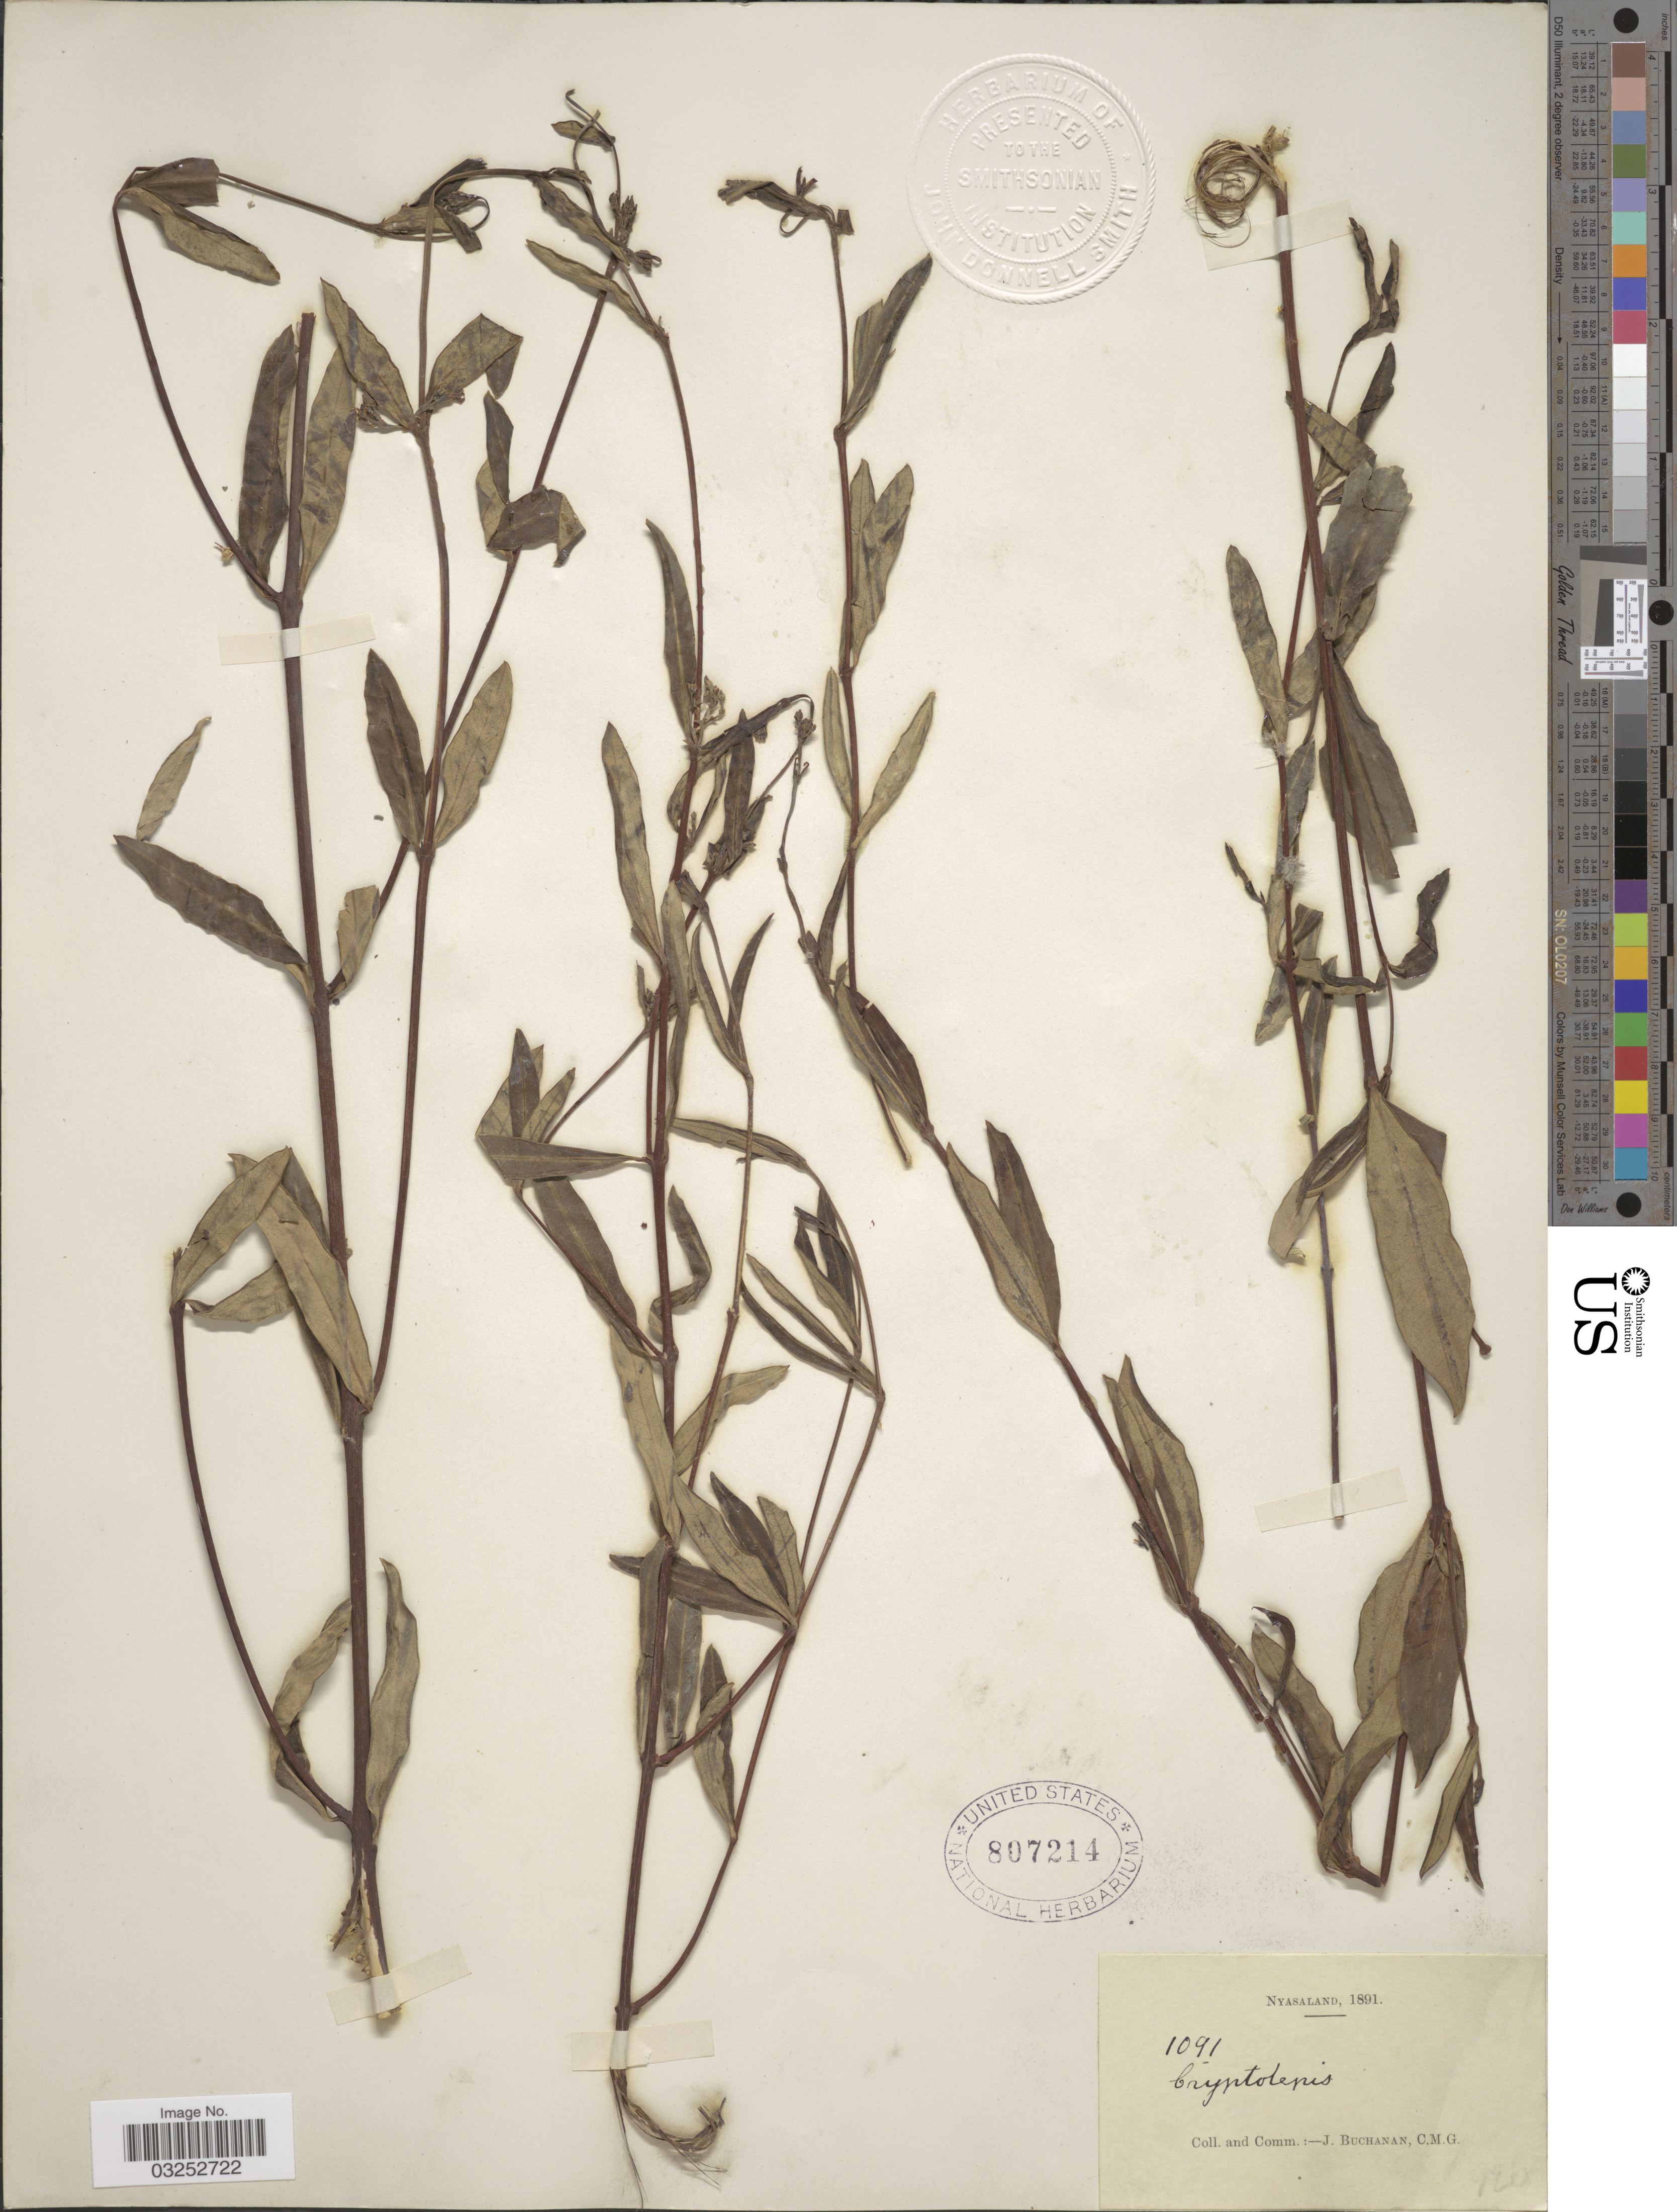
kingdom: Plantae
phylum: Tracheophyta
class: Magnoliopsida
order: Gentianales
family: Apocynaceae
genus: Cryptolepis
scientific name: Cryptolepis transvaalensis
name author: Schltr.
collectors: J. Buchanan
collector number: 1091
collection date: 1891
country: Malawi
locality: Nyasaland.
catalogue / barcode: US 807214